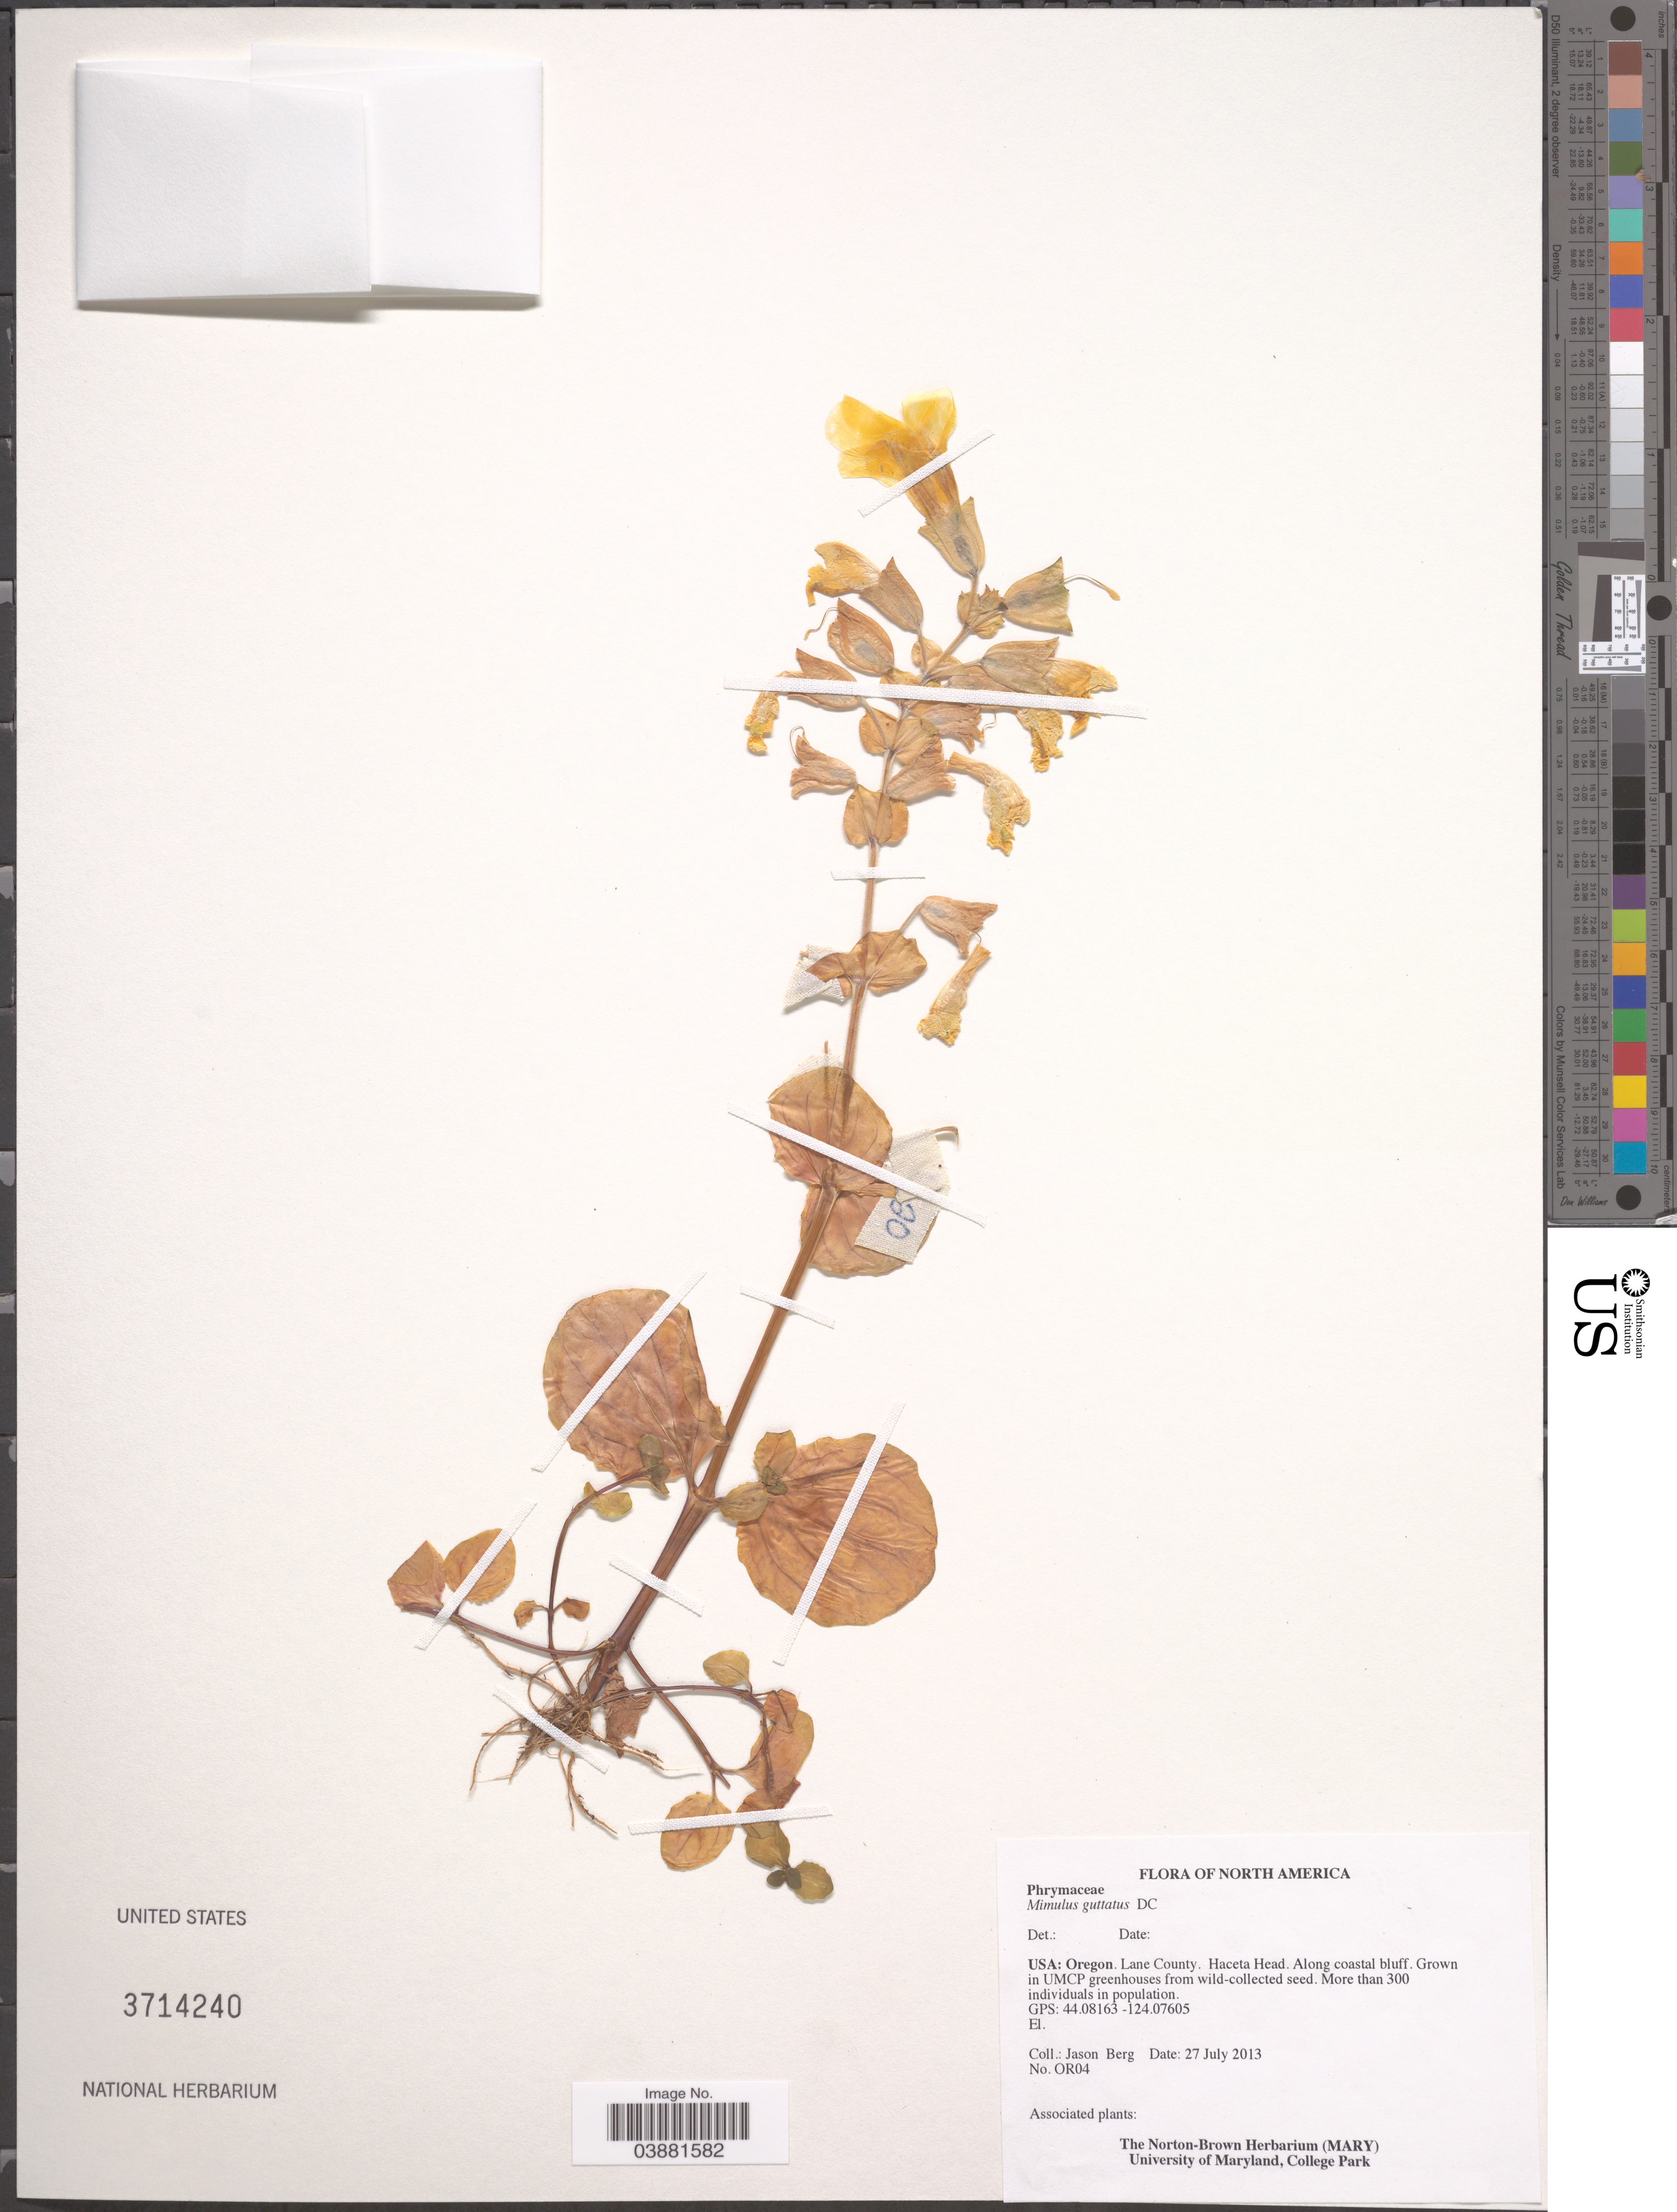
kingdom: Plantae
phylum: Tracheophyta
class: Magnoliopsida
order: Lamiales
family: Phrymaceae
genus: Mimulus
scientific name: Mimulus guttatus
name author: DC.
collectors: J. Berg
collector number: OR04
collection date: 2013-07-27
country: United States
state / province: Oregon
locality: Lane County. Haceta Head. Along coastal bluff. UMCP greenhouses from wild-collected seed. GPS: 44.08163 - 124.07605.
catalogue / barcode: US 3714240